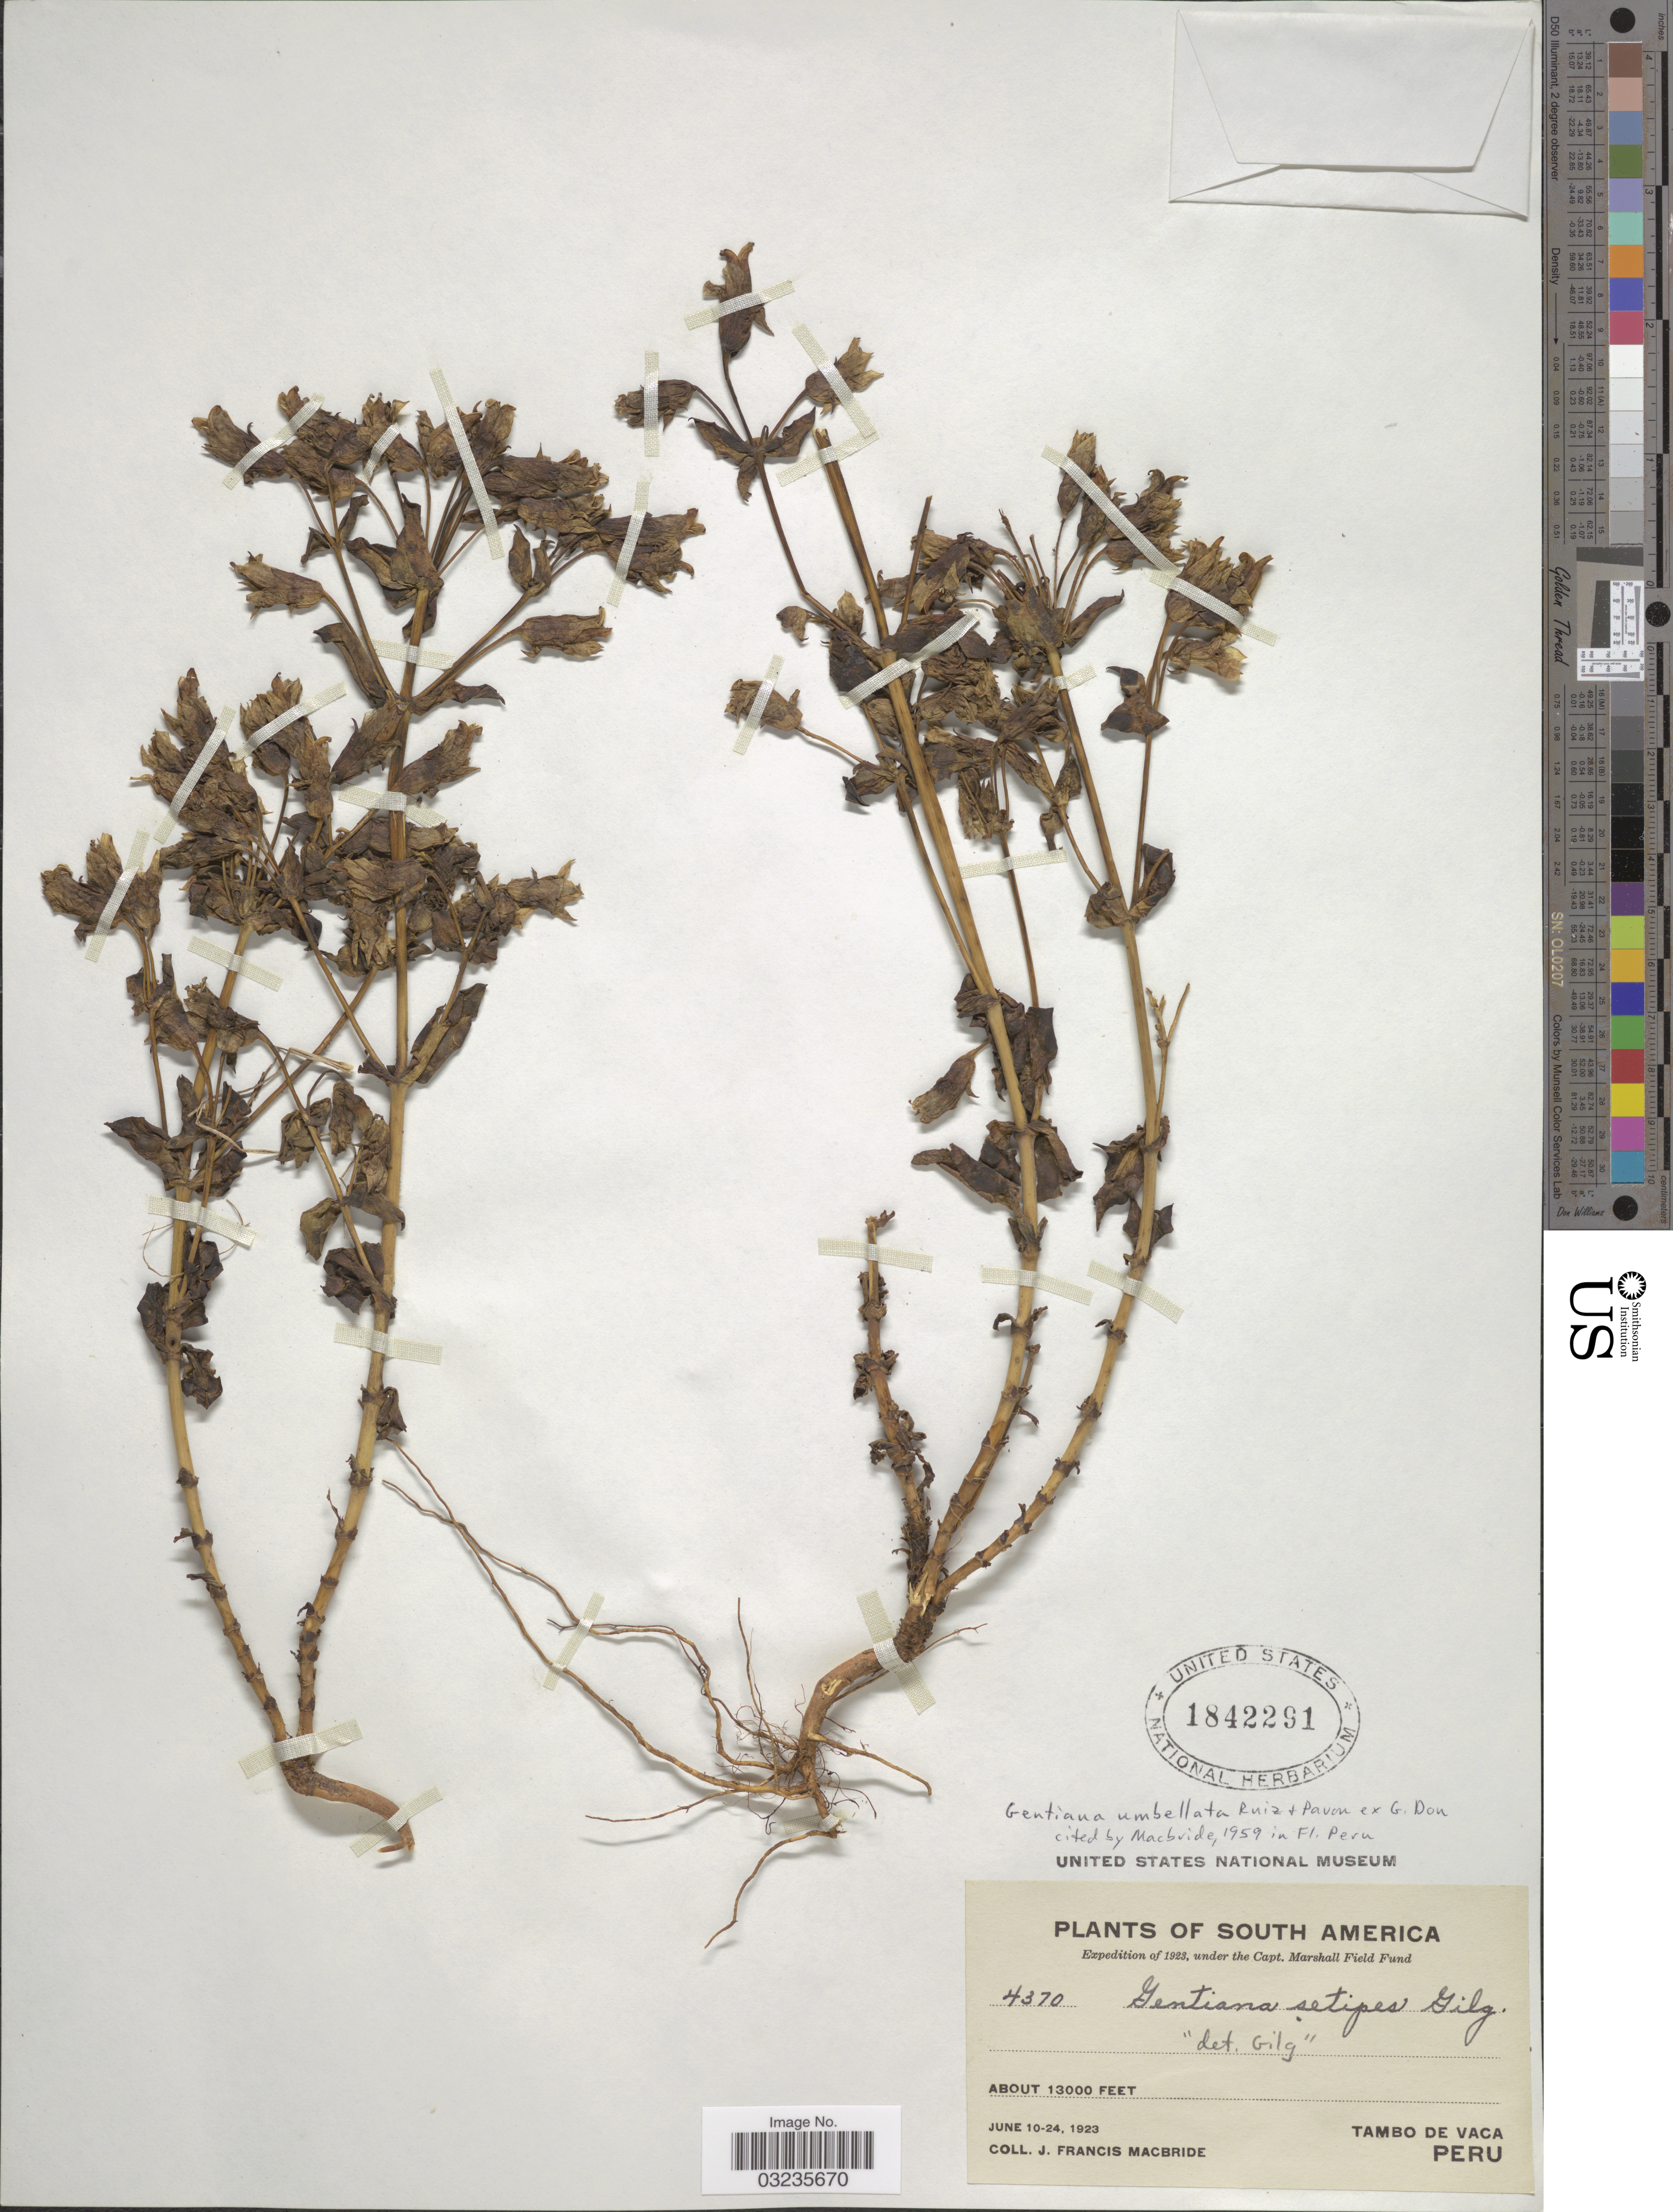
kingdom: Plantae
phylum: Tracheophyta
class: Magnoliopsida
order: Gentianales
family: Gentianaceae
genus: Gentianella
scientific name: Gentianella sp.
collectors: J. F. Macbride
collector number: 4370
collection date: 1923-06-10/1923-06-24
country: Peru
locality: Tambo de Vaca.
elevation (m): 3962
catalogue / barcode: US 1842291